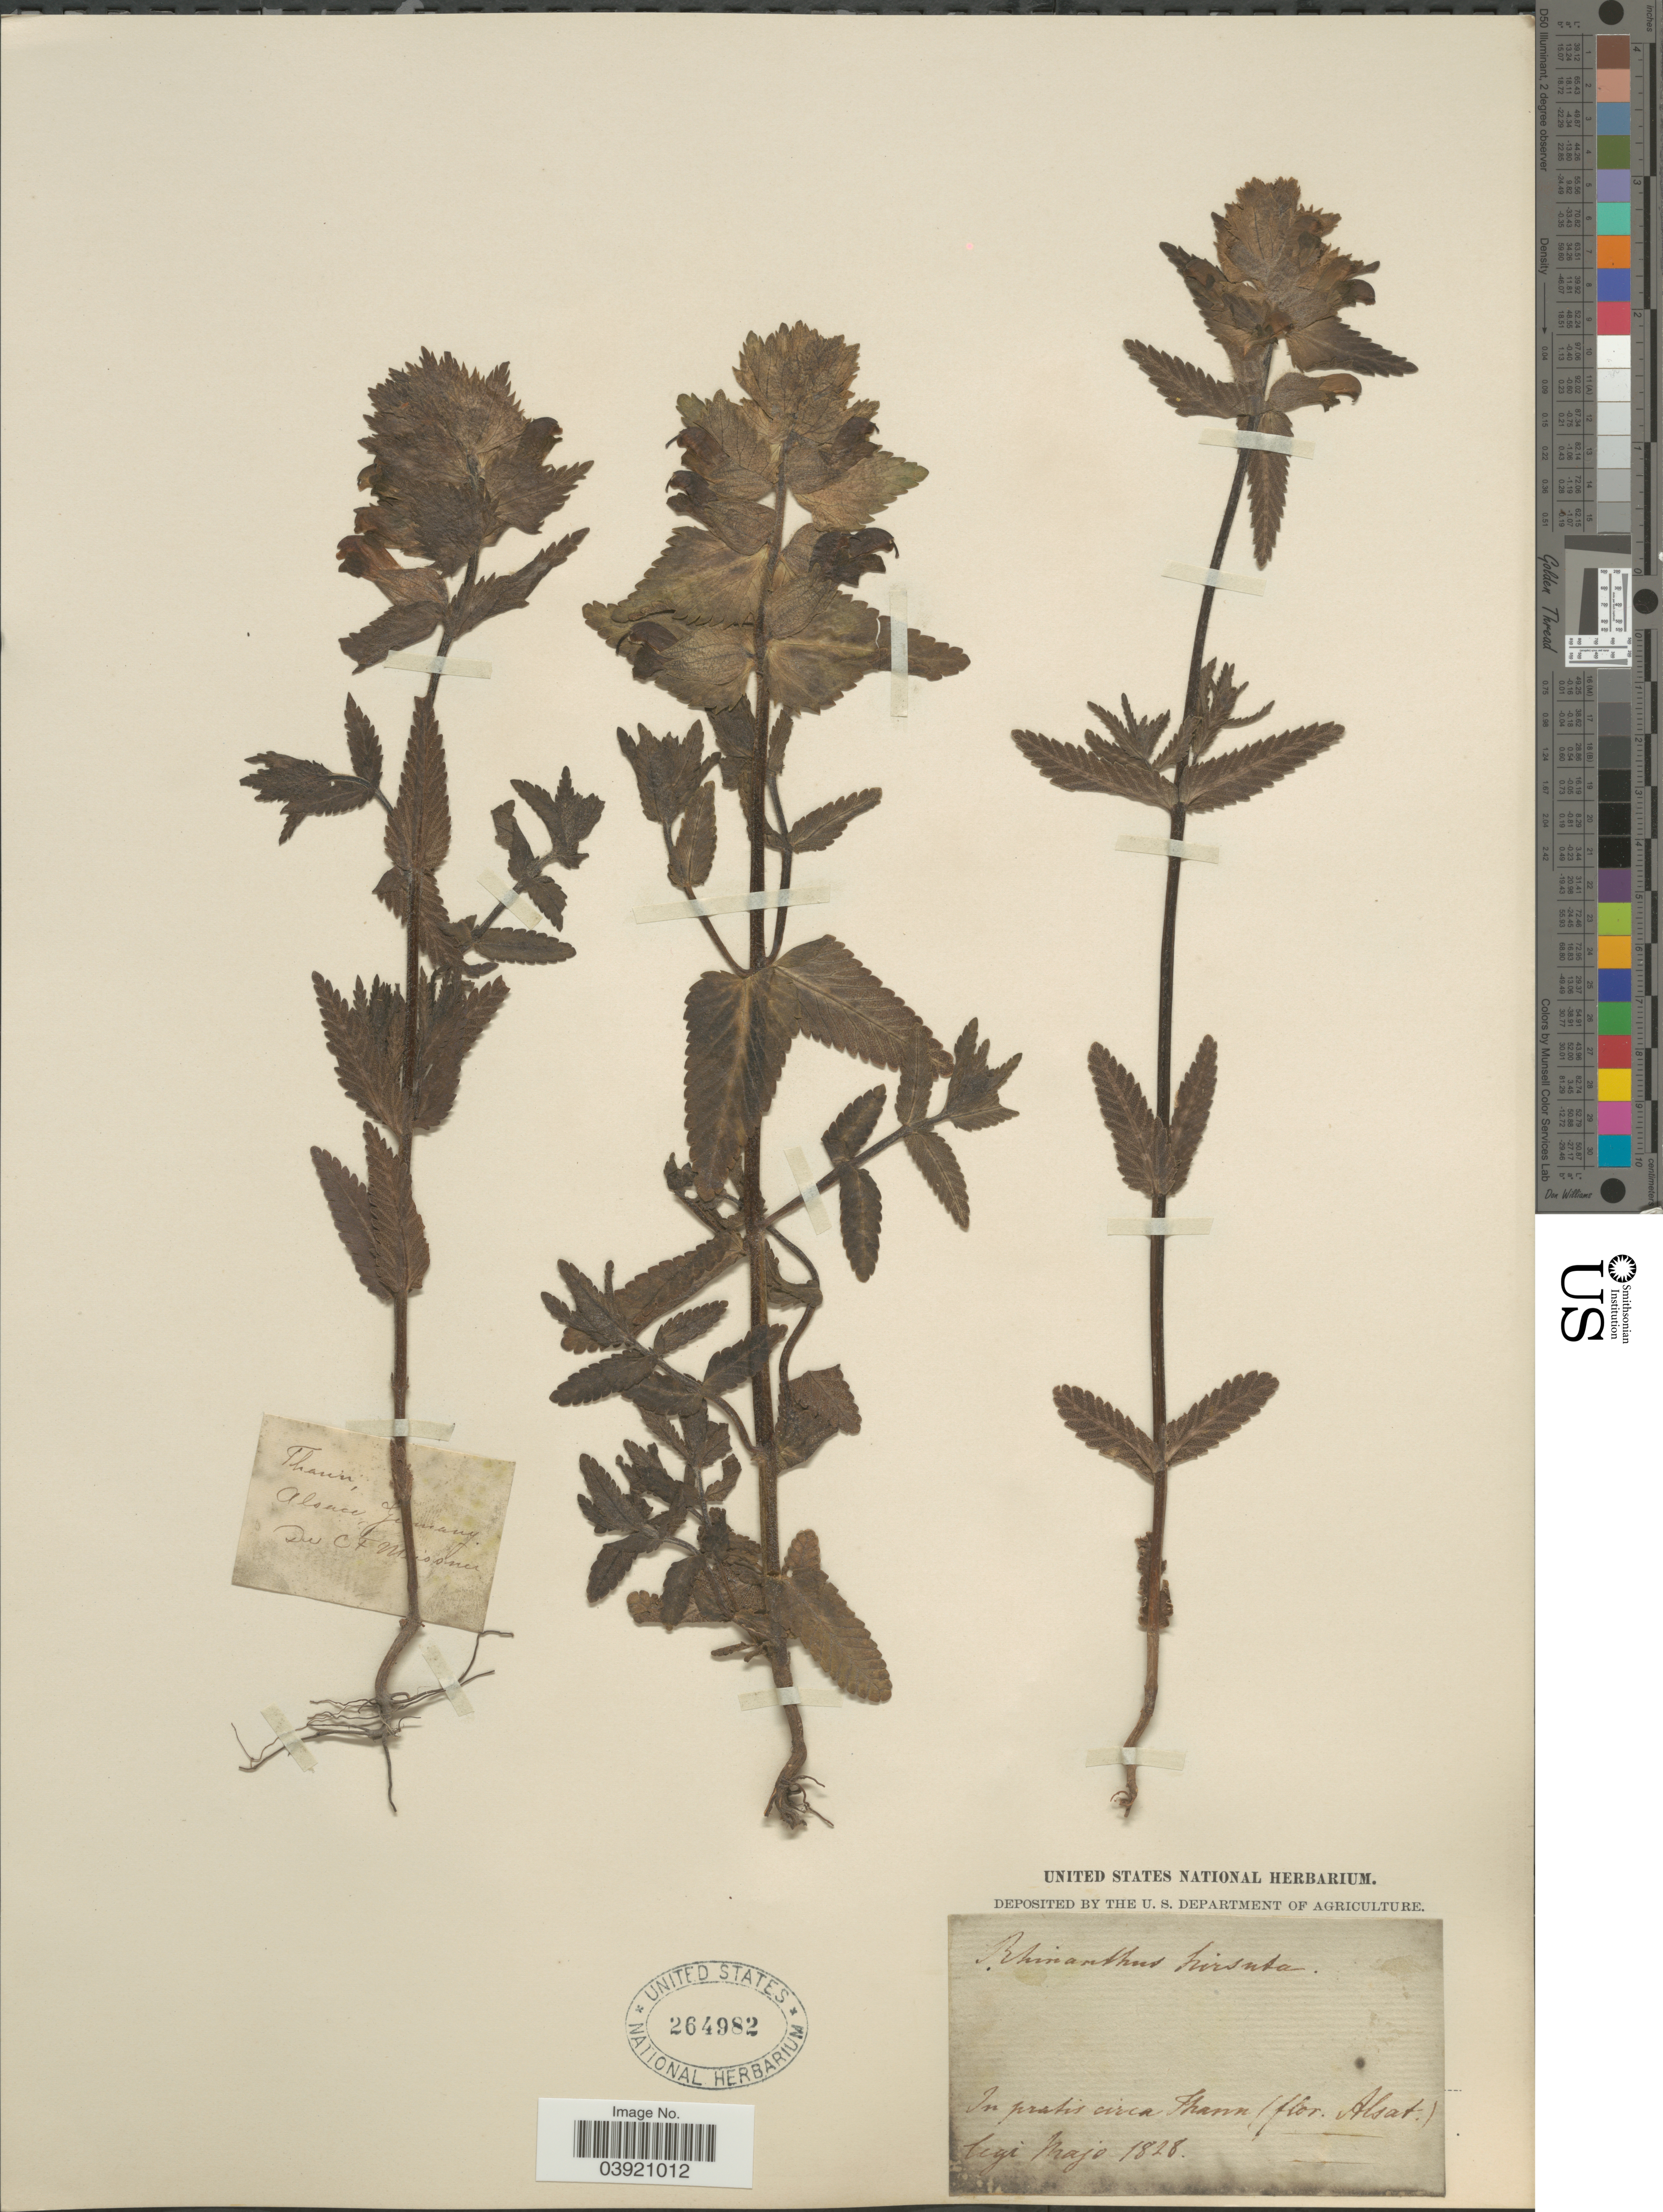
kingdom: Plantae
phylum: Tracheophyta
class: Magnoliopsida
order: Lamiales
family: Orobanchaceae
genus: Rhinanthus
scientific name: Rhinanthus hirsutus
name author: Lam.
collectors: C. F. W. Meissner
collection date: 1828-05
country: Germany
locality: In pratis circa Thann (flor. Alsat). Alsace.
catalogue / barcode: US 264982